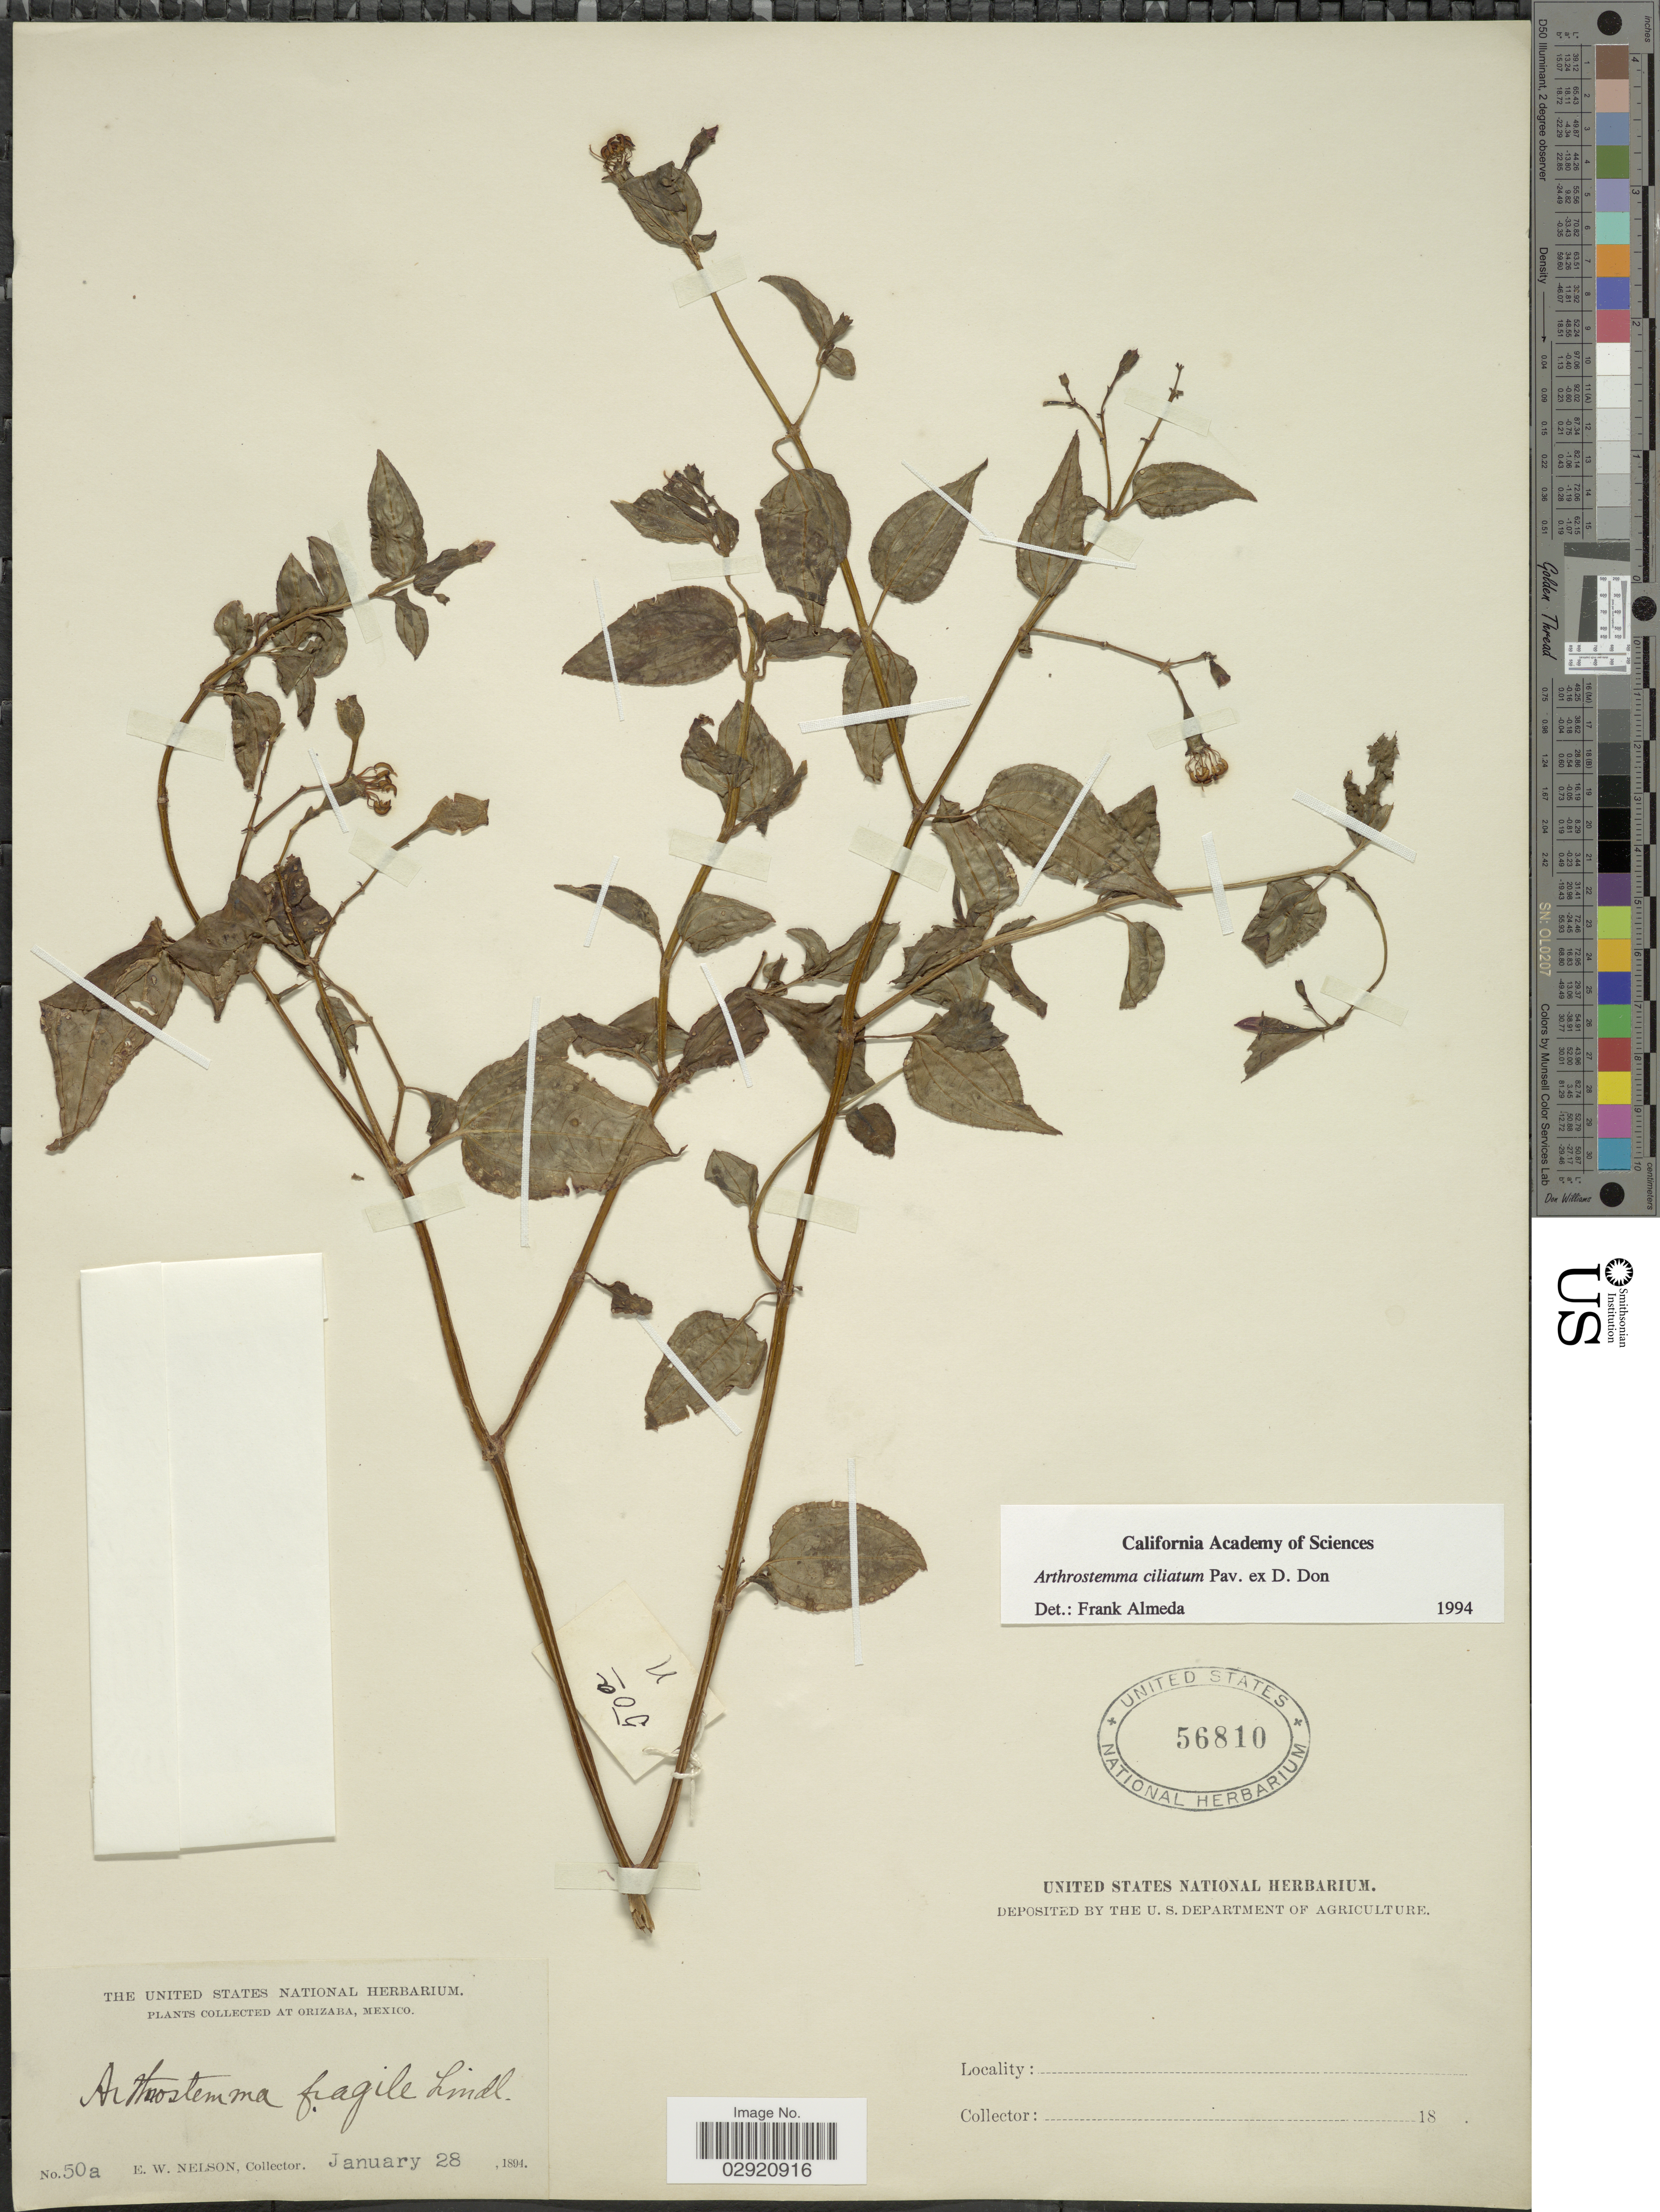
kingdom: Plantae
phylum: Tracheophyta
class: Magnoliopsida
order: Myrtales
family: Melastomataceae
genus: Arthrostemma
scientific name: Arthrostemma ciliatum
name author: Pav. ex D. Don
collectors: E. W. Nelson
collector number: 50a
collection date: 1894-01-28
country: Mexico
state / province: Veracruz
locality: Orizaba.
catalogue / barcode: US 56810